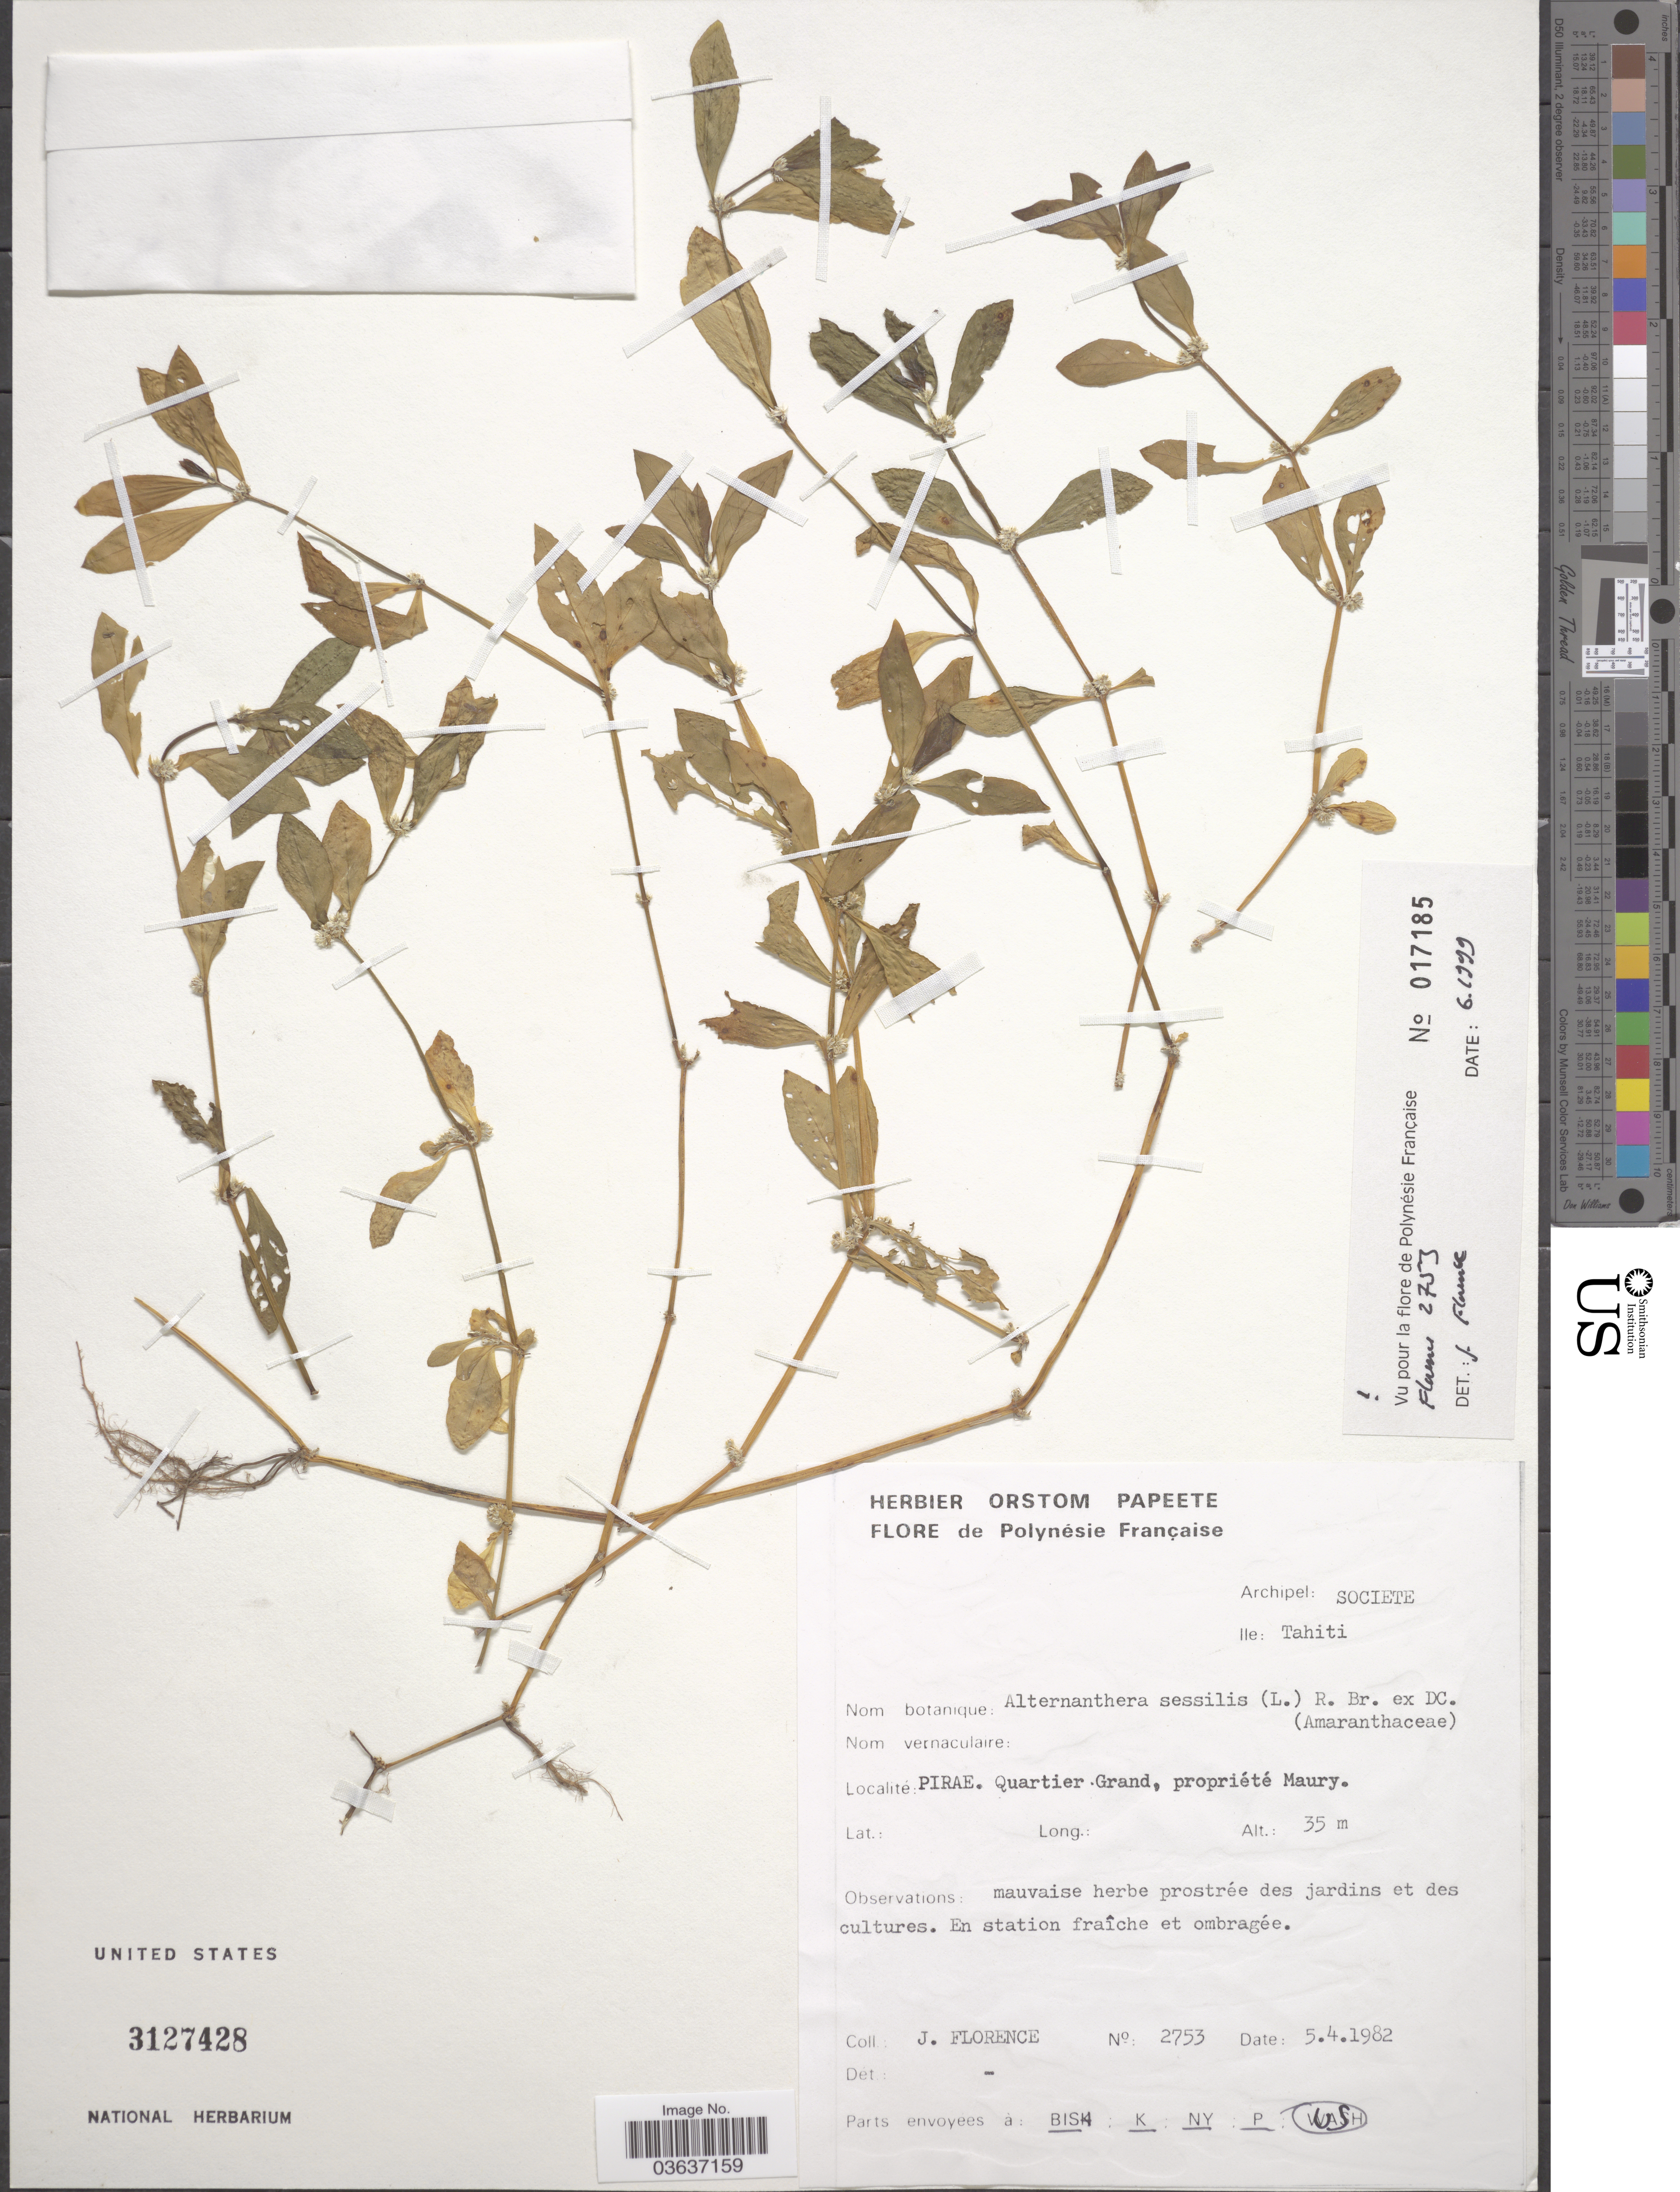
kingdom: Plantae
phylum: Tracheophyta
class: Magnoliopsida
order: Caryophyllales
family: Amaranthaceae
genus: Alternanthera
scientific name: Alternanthera sessilis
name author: (L.) DC.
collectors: J. Florence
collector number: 2753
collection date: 1982-04-05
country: French Polynesia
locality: Archipel: Societe. Ile: Tahiti. Pirae. Quartier Grand, propriété Maury.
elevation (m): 35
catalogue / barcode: US 3127428